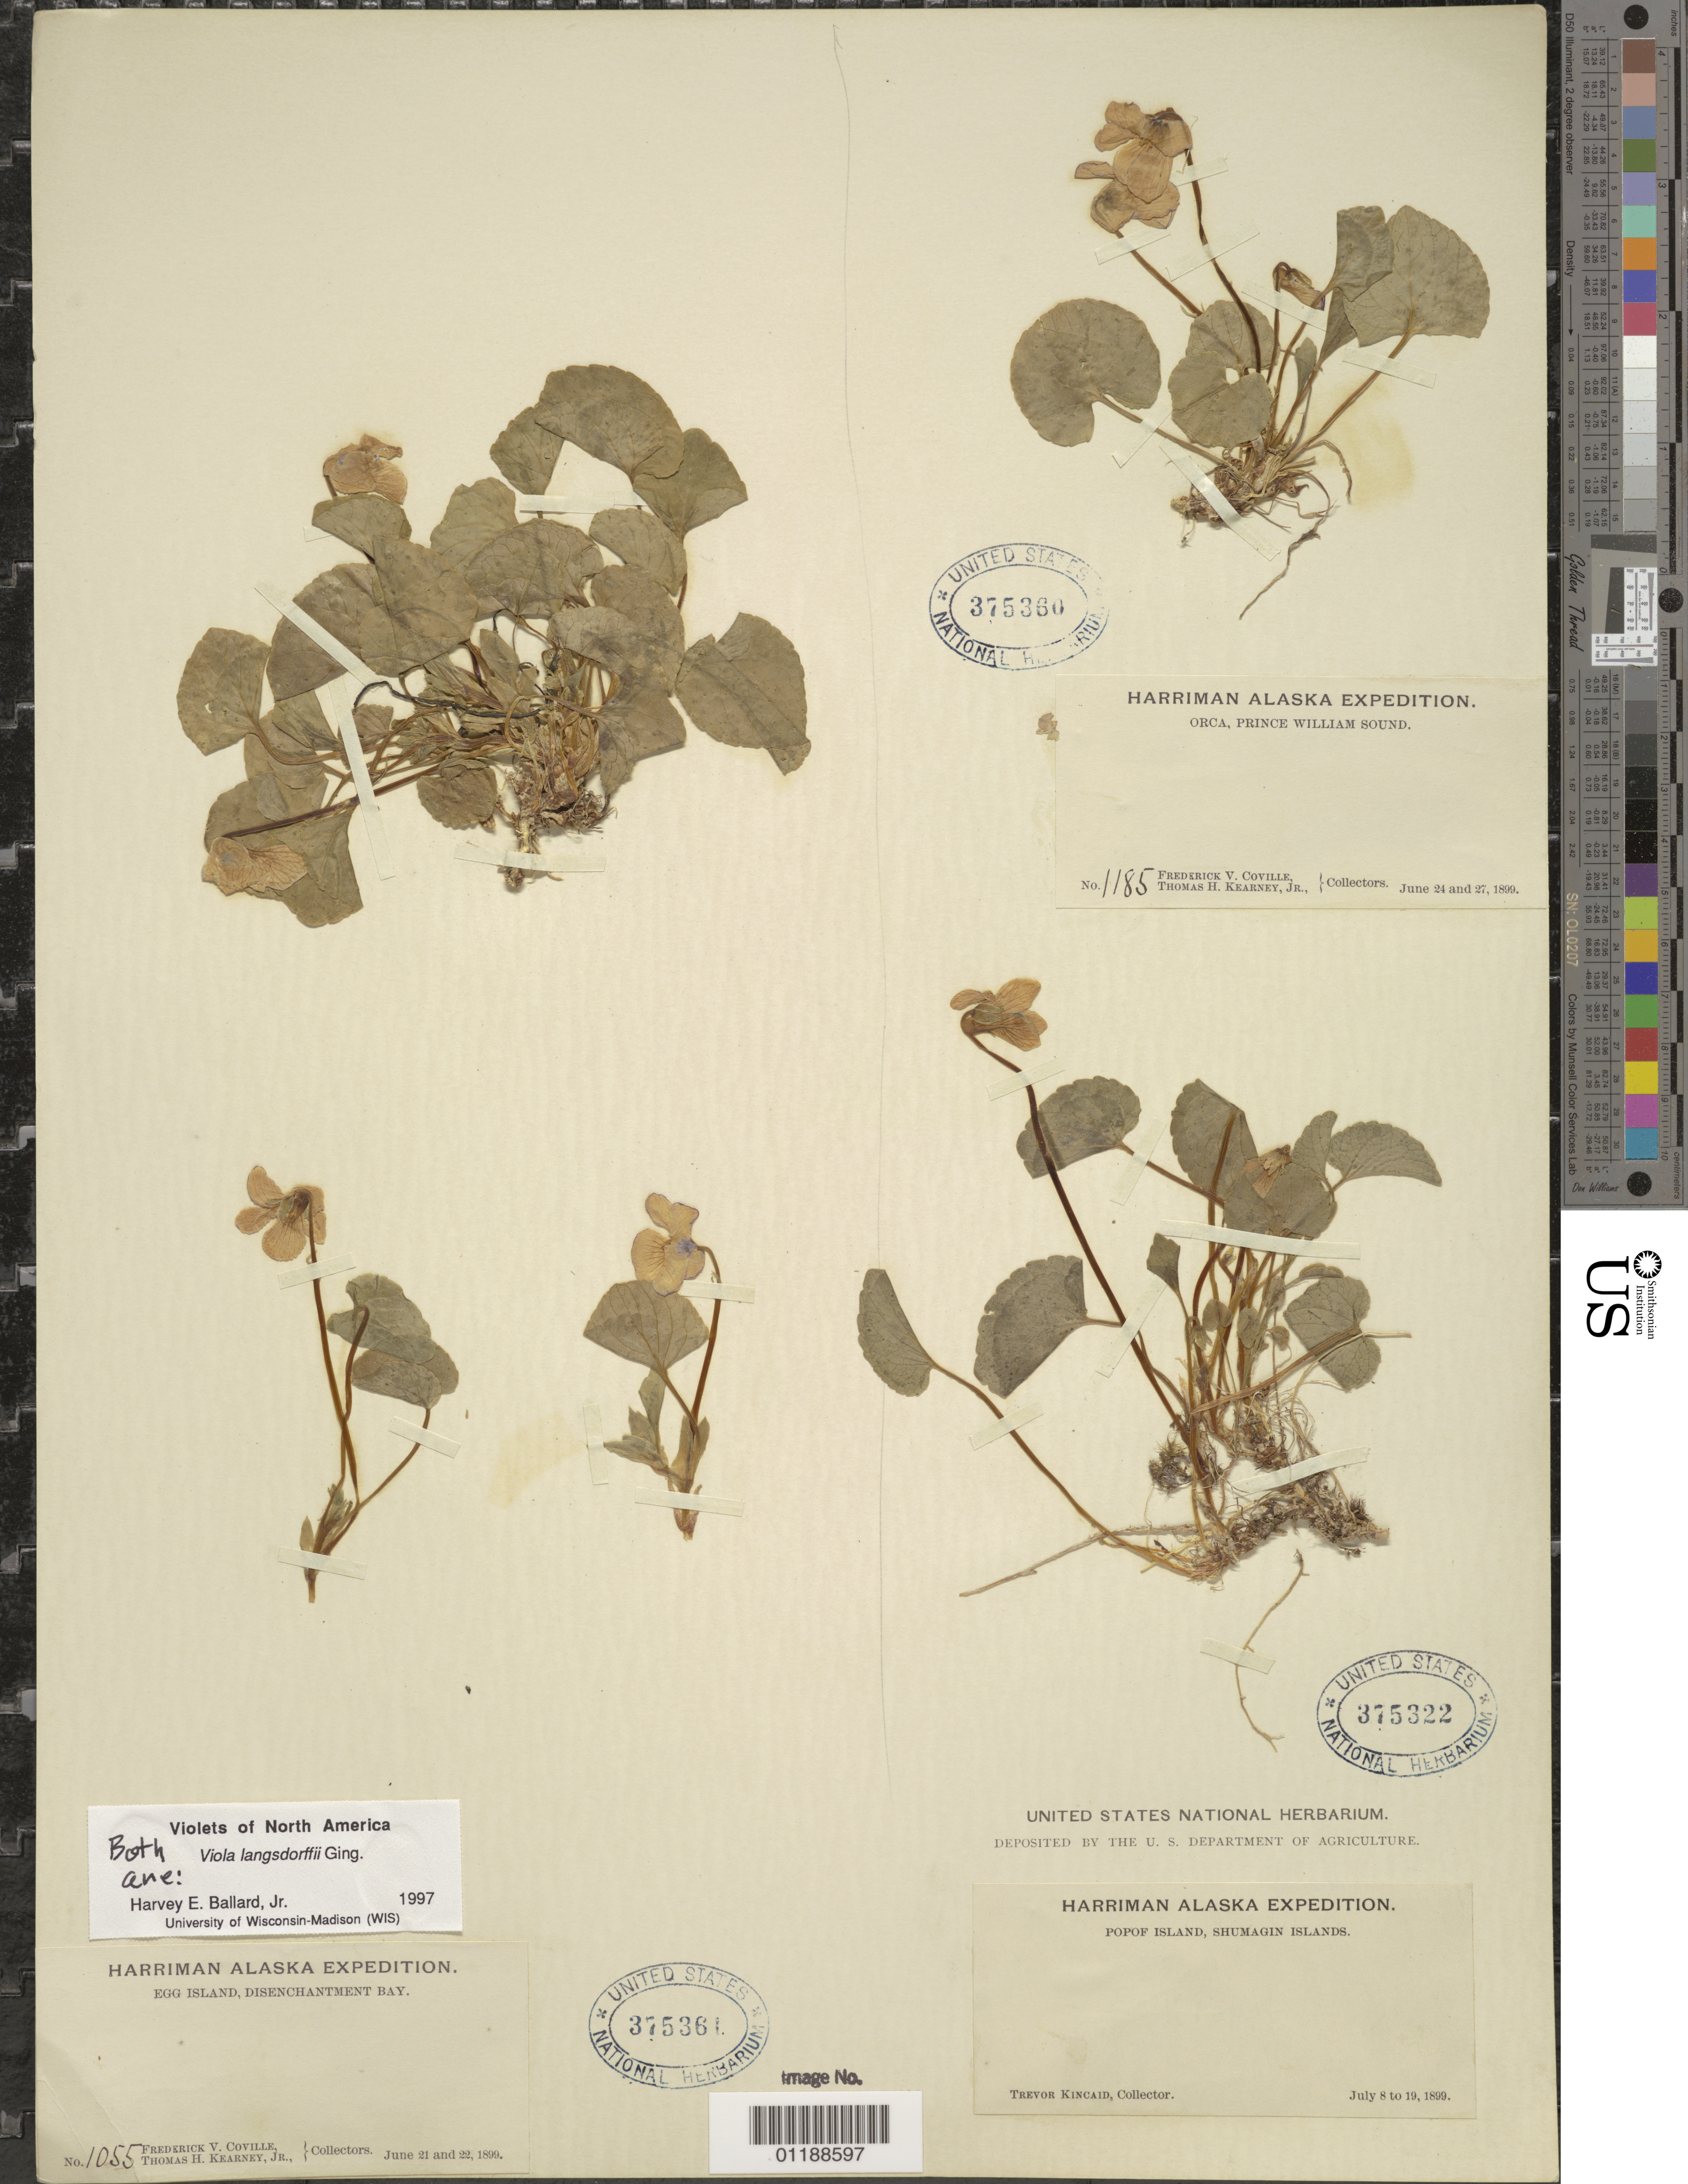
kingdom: Plantae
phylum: Tracheophyta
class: Magnoliopsida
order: Malpighiales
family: Violaceae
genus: Viola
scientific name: Viola langsdorffii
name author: Fisch. ex Ging.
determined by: Ballard, Harvey E.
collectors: T. C. Kincaid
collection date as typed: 8 Jul 1899 to 19 Jul 1899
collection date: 1899-07-08/1899-07-19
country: United States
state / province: Alaska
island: Shulagin Islands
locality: Popof Island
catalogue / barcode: US 375322